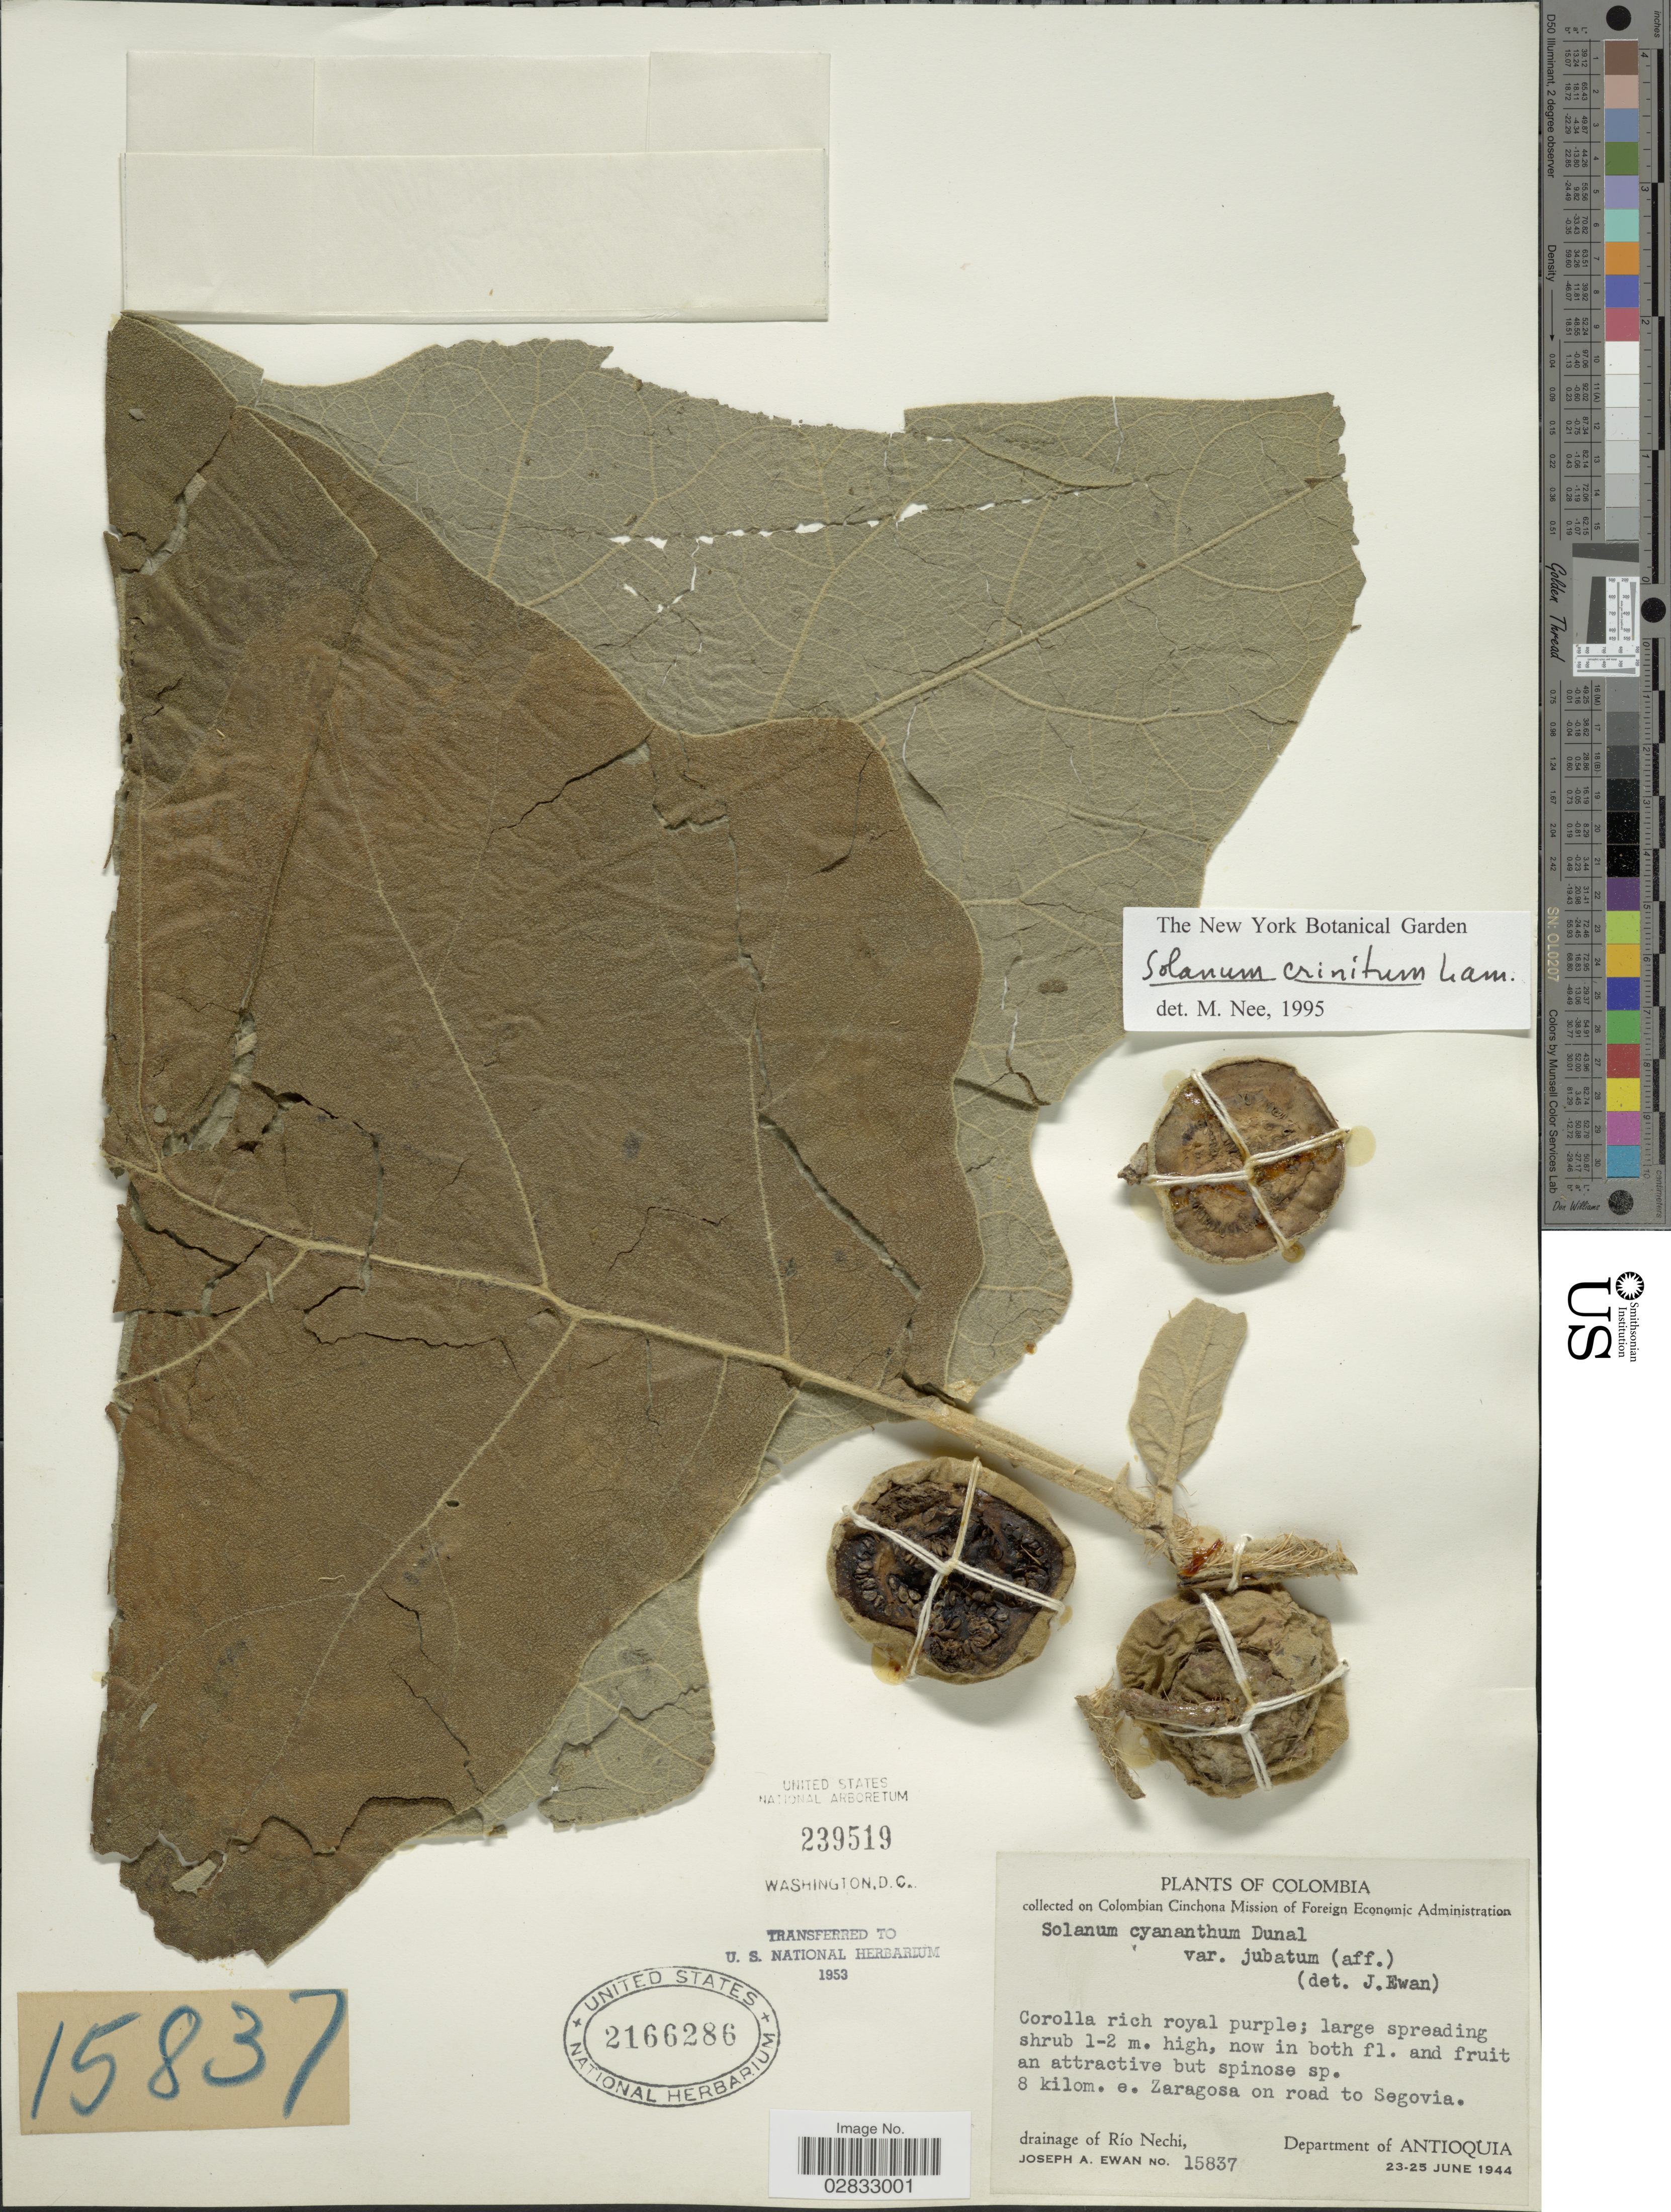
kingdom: Plantae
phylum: Tracheophyta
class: Magnoliopsida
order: Solanales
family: Solanaceae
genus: Solanum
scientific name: Solanum crinitum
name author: Lam.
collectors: J. A. Ewan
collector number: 15837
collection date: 1944-06-23/1944-06-25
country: Colombia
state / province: Antioquia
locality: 8 kilom. e. Zaragosa on road to Segovia, drainage of Río Nechi, Department of Antioquia.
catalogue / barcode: US 2166286